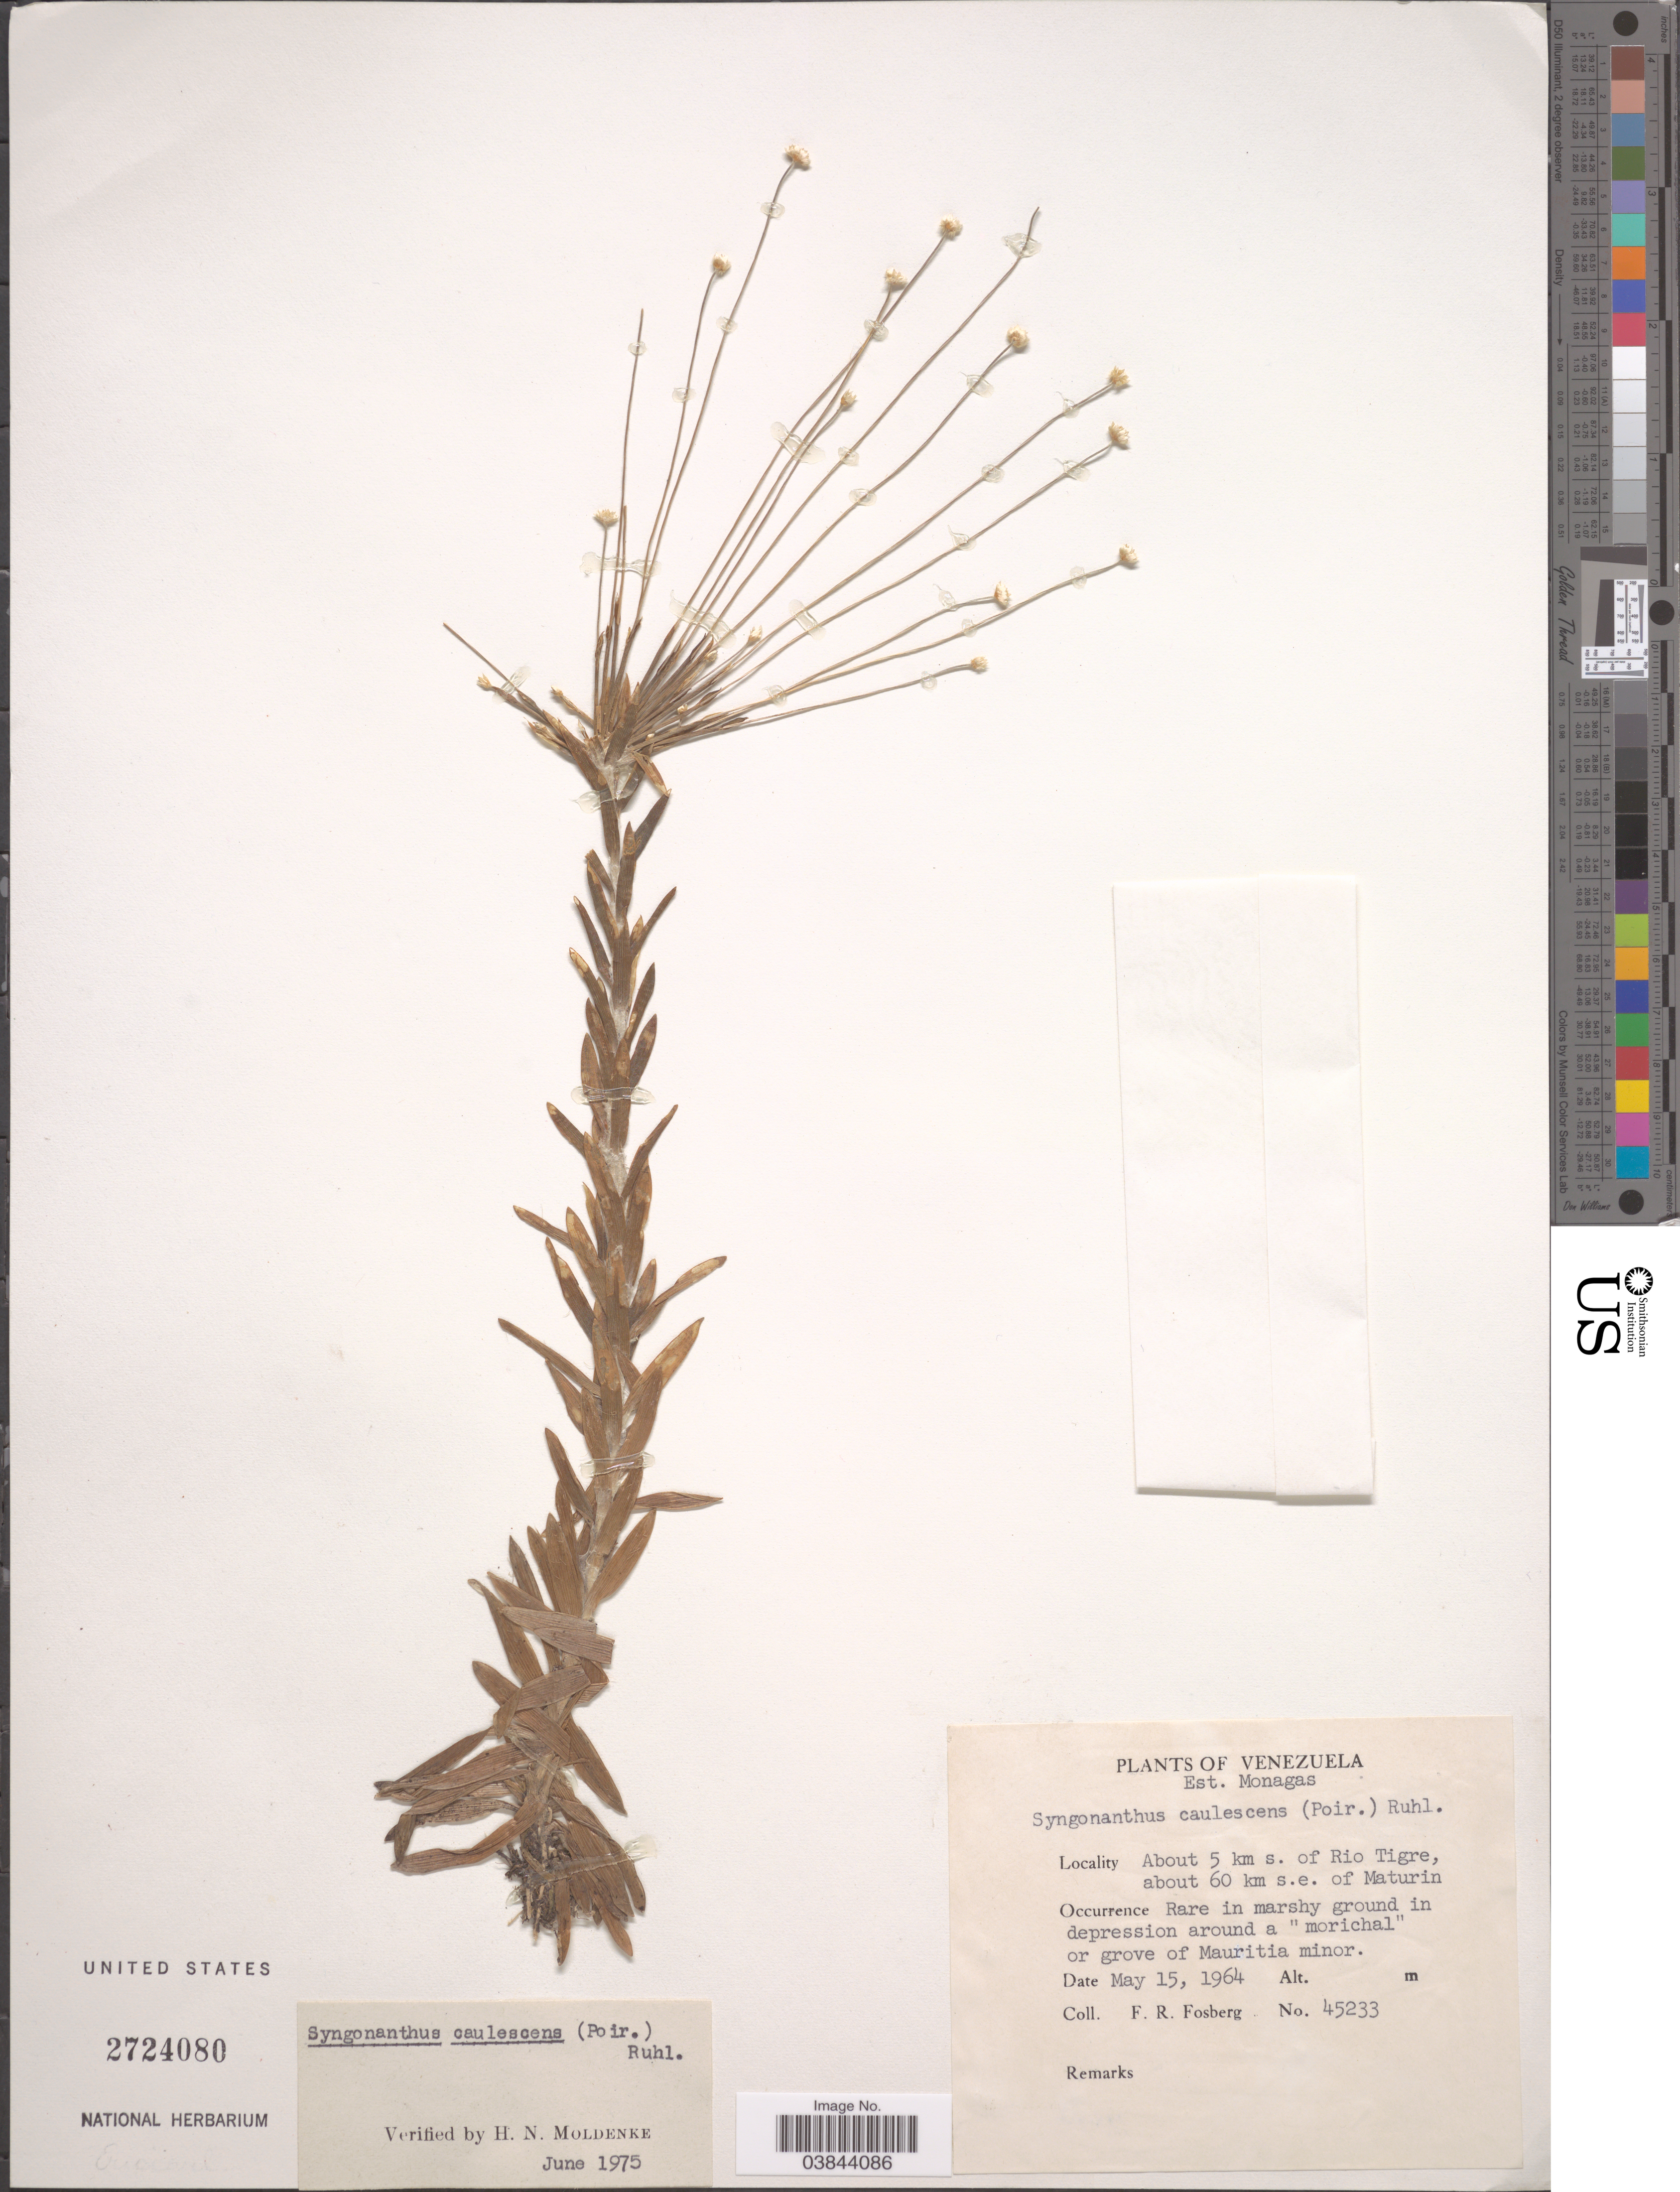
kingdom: Plantae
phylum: Tracheophyta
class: Liliopsida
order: Poales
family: Eriocaulaceae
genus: Syngonanthus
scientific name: Syngonanthus caulescens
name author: (Poir.) Ruhland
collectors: F. R. Fosberg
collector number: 45233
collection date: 1964-05-15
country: Venezuela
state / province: Monagas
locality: About 5 km s. of Rio Tigre, about 60 km s.e. of Maturin.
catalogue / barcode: US 2724080